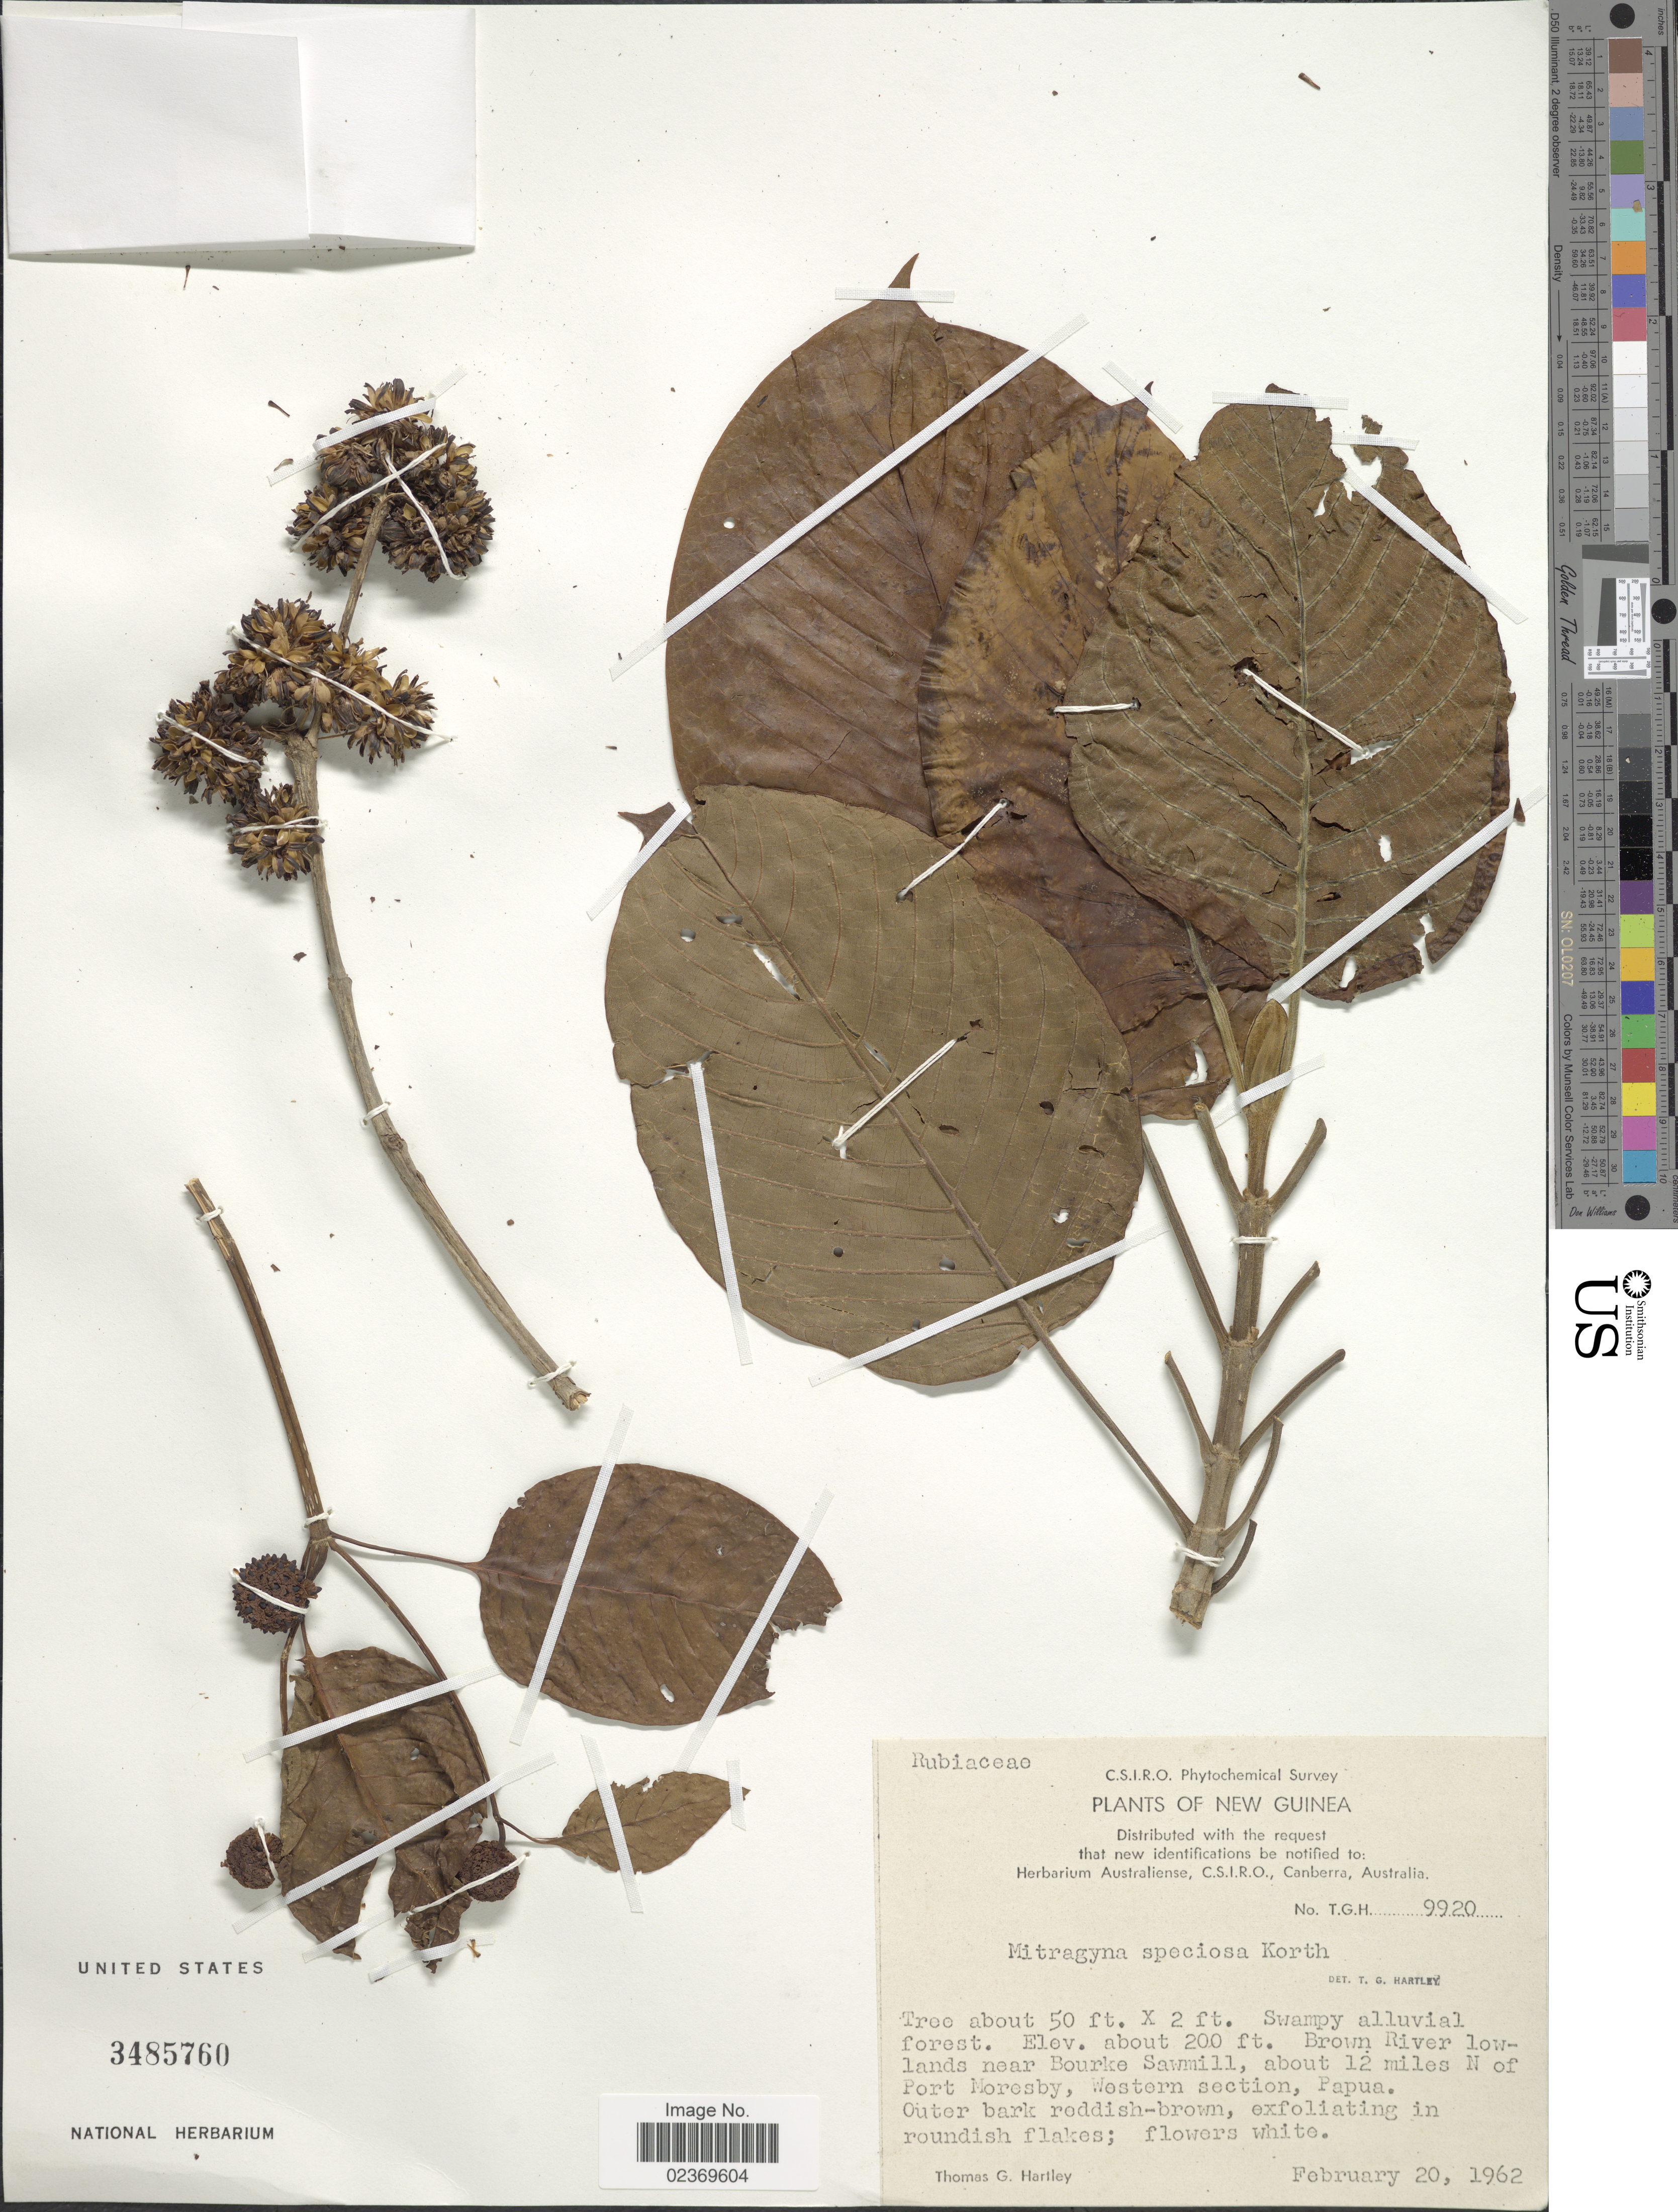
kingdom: Plantae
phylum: Tracheophyta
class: Magnoliopsida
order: Gentianales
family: Rubiaceae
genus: Mitragyna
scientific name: Mitragyna speciosa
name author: Korth.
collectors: T. G. Hartley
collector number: TGH9920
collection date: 1962-02-20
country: Papua New Guinea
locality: New Guinea, Brown River lowlands near Bourke Sawmill, about 12 miles N of Port Moresby, Western section, Papua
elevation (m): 61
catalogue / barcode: US 3485760